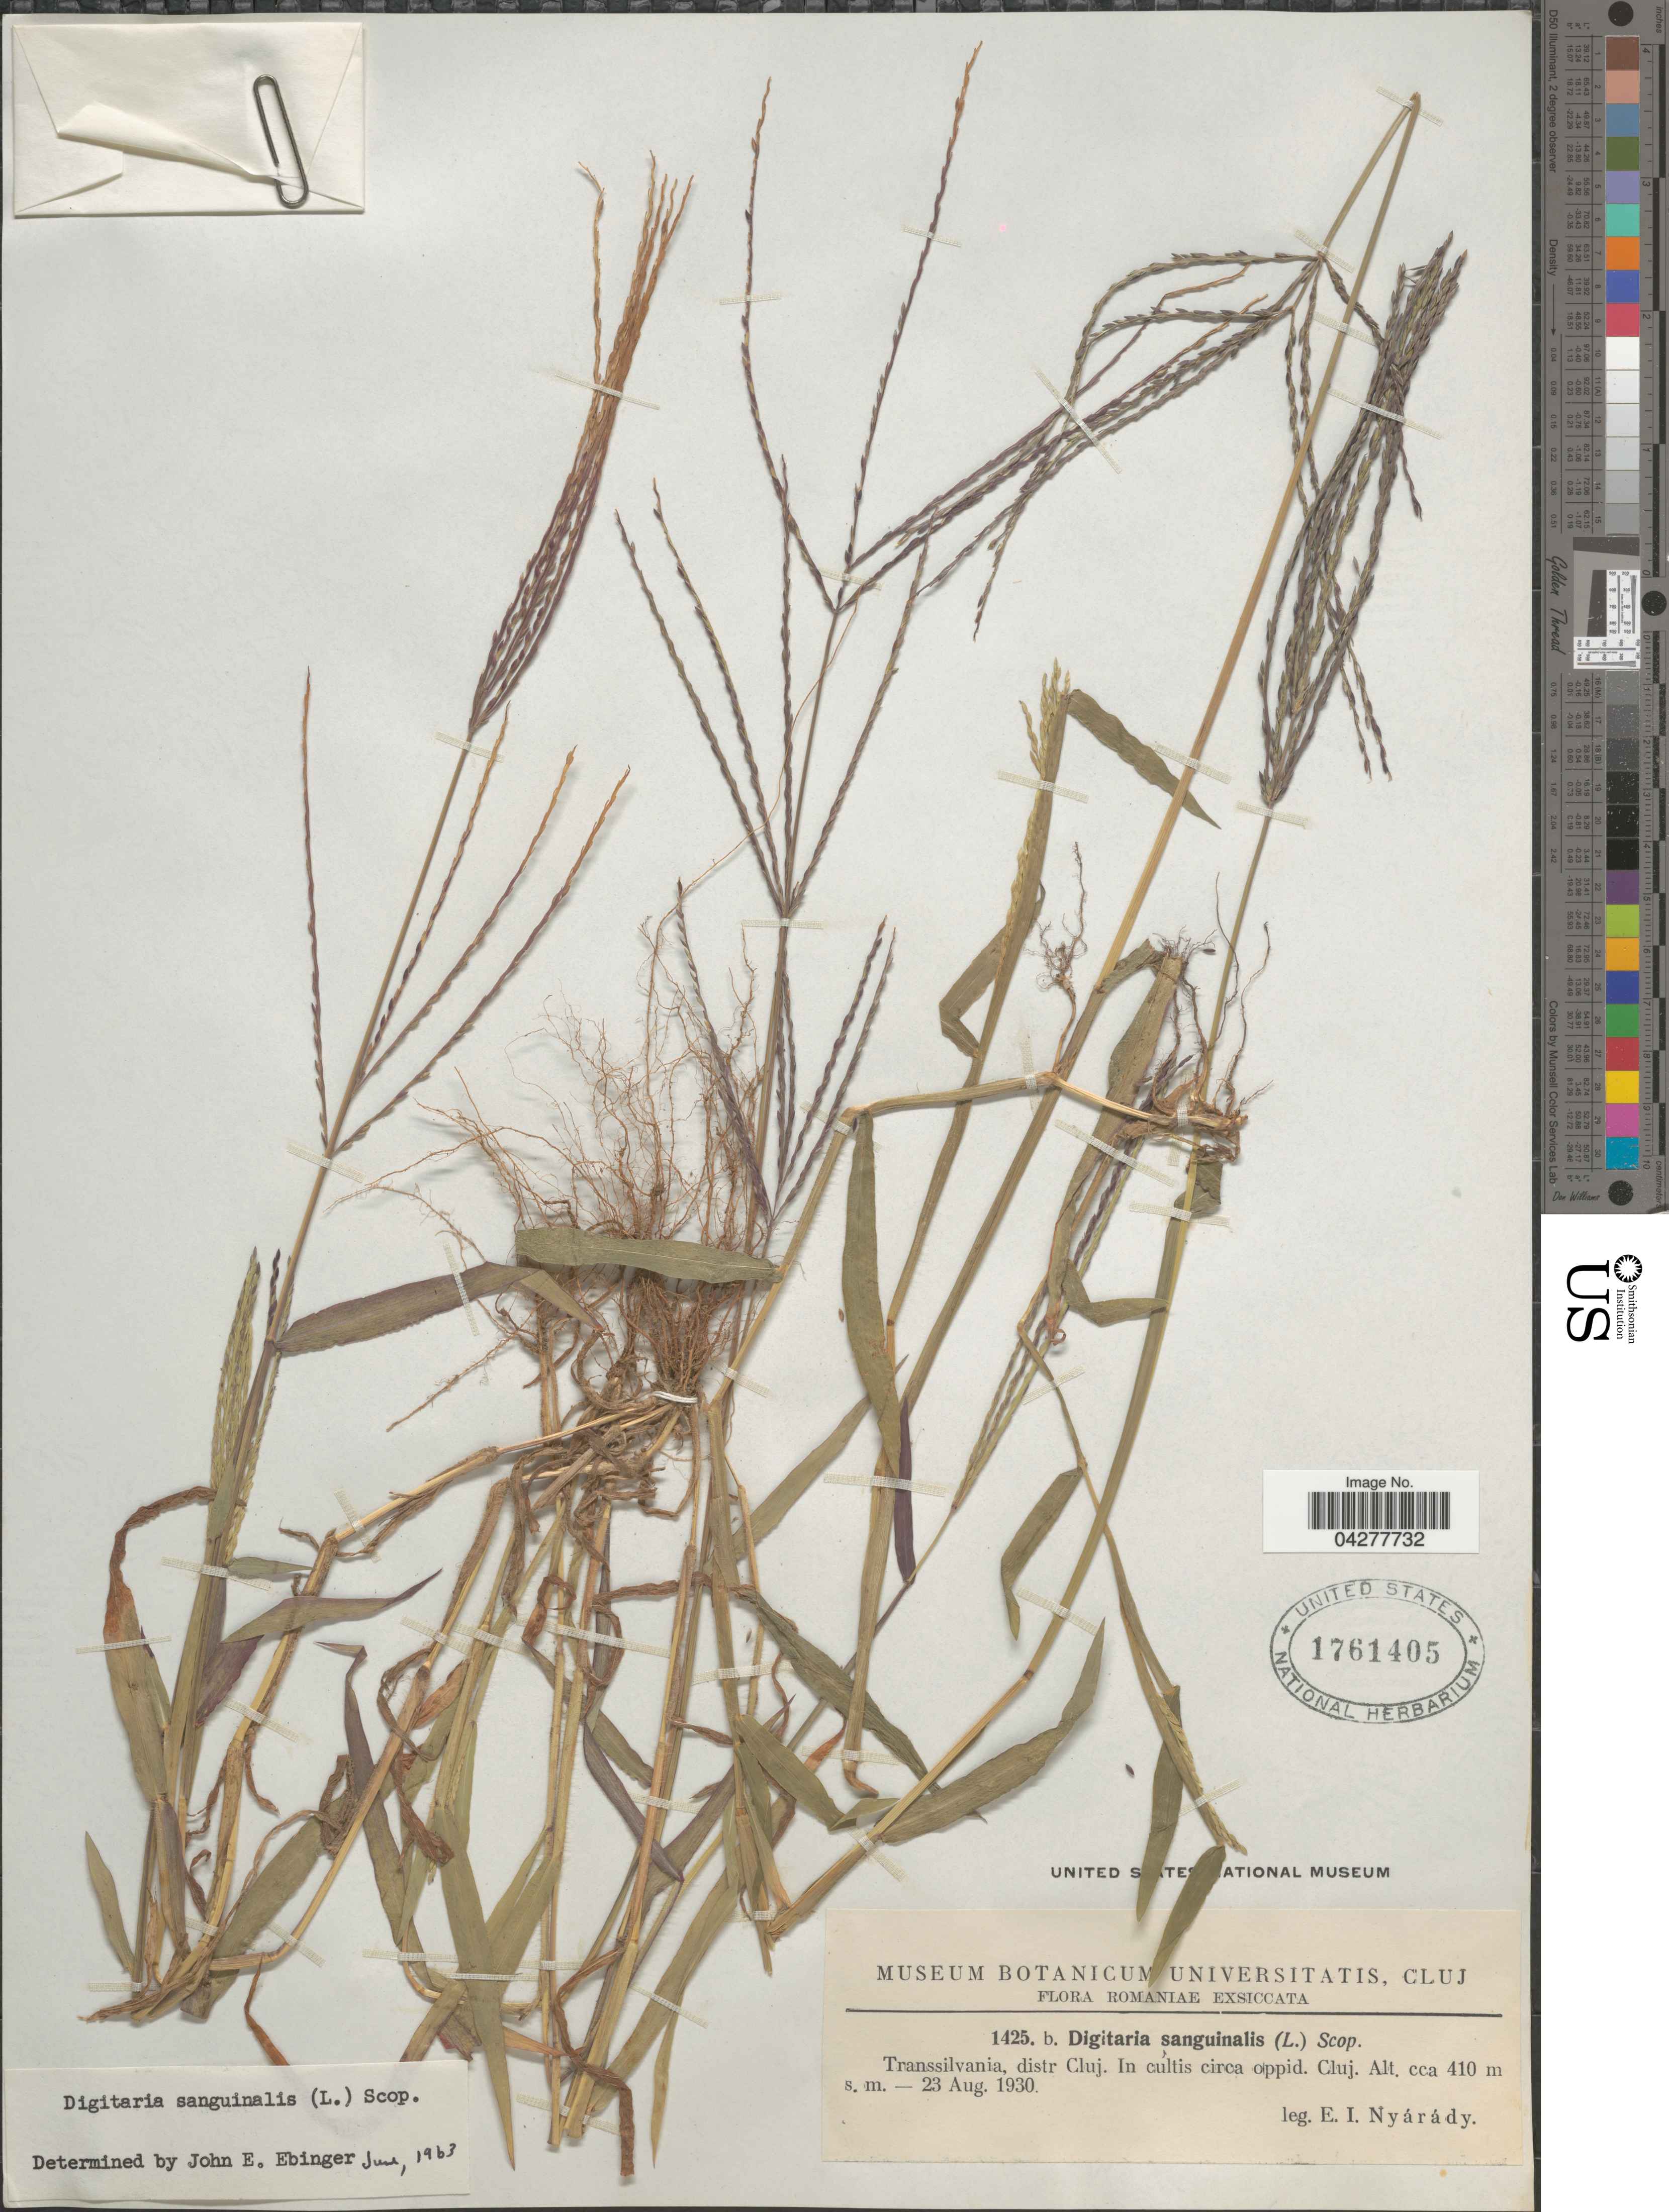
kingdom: Plantae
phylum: Tracheophyta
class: Liliopsida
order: Poales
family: Poaceae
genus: Digitaria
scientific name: Digitaria sanguinalis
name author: (L.) Scop.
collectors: E. Nyárády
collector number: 1425b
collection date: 1930-08-23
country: Romania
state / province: Cluj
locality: Romaniae. Transsilvania, distr Cluj. In cultis circa oppid. Cluj.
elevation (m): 410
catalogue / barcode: US 1761405